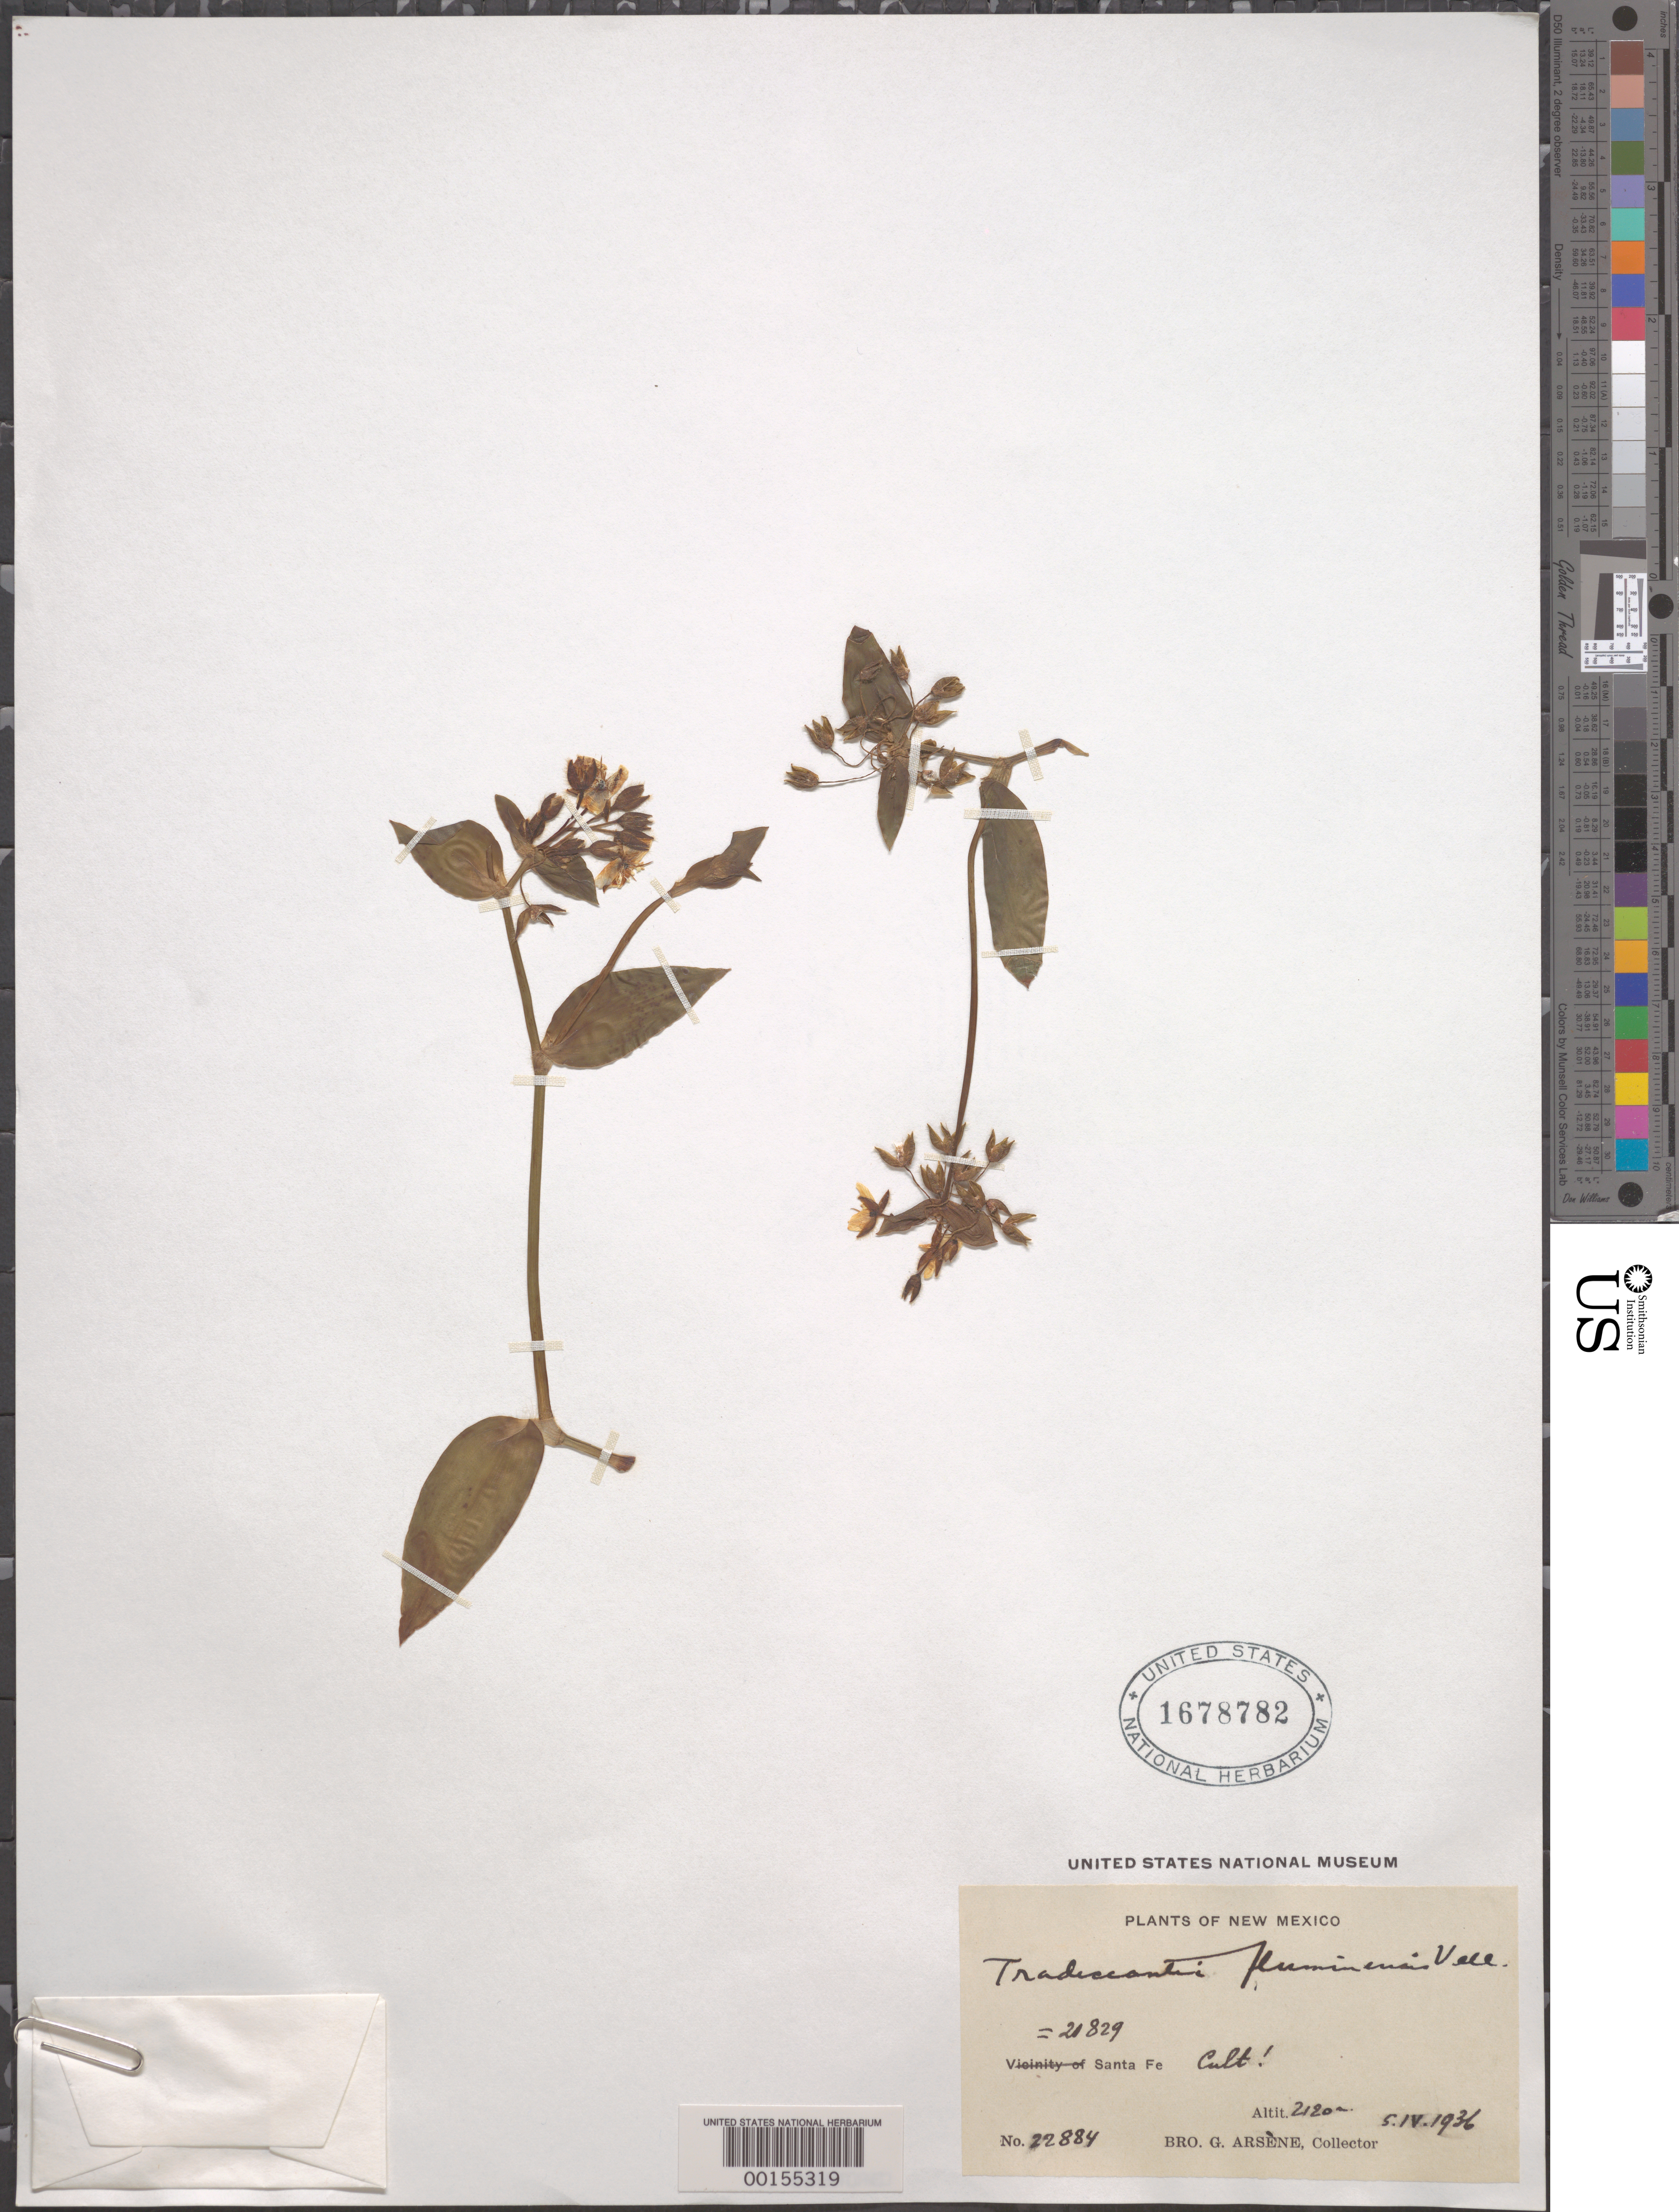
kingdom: Plantae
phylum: Tracheophyta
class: Liliopsida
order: Commelinales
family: Commelinaceae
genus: Tradescantia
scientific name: Tradescantia fluminensis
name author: Vell.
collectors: Bro. G. Arsène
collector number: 22884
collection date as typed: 05 Apr 1936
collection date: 1936-04-05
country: United States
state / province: New Mexico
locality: Sante fe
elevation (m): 2120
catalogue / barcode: US 1678782